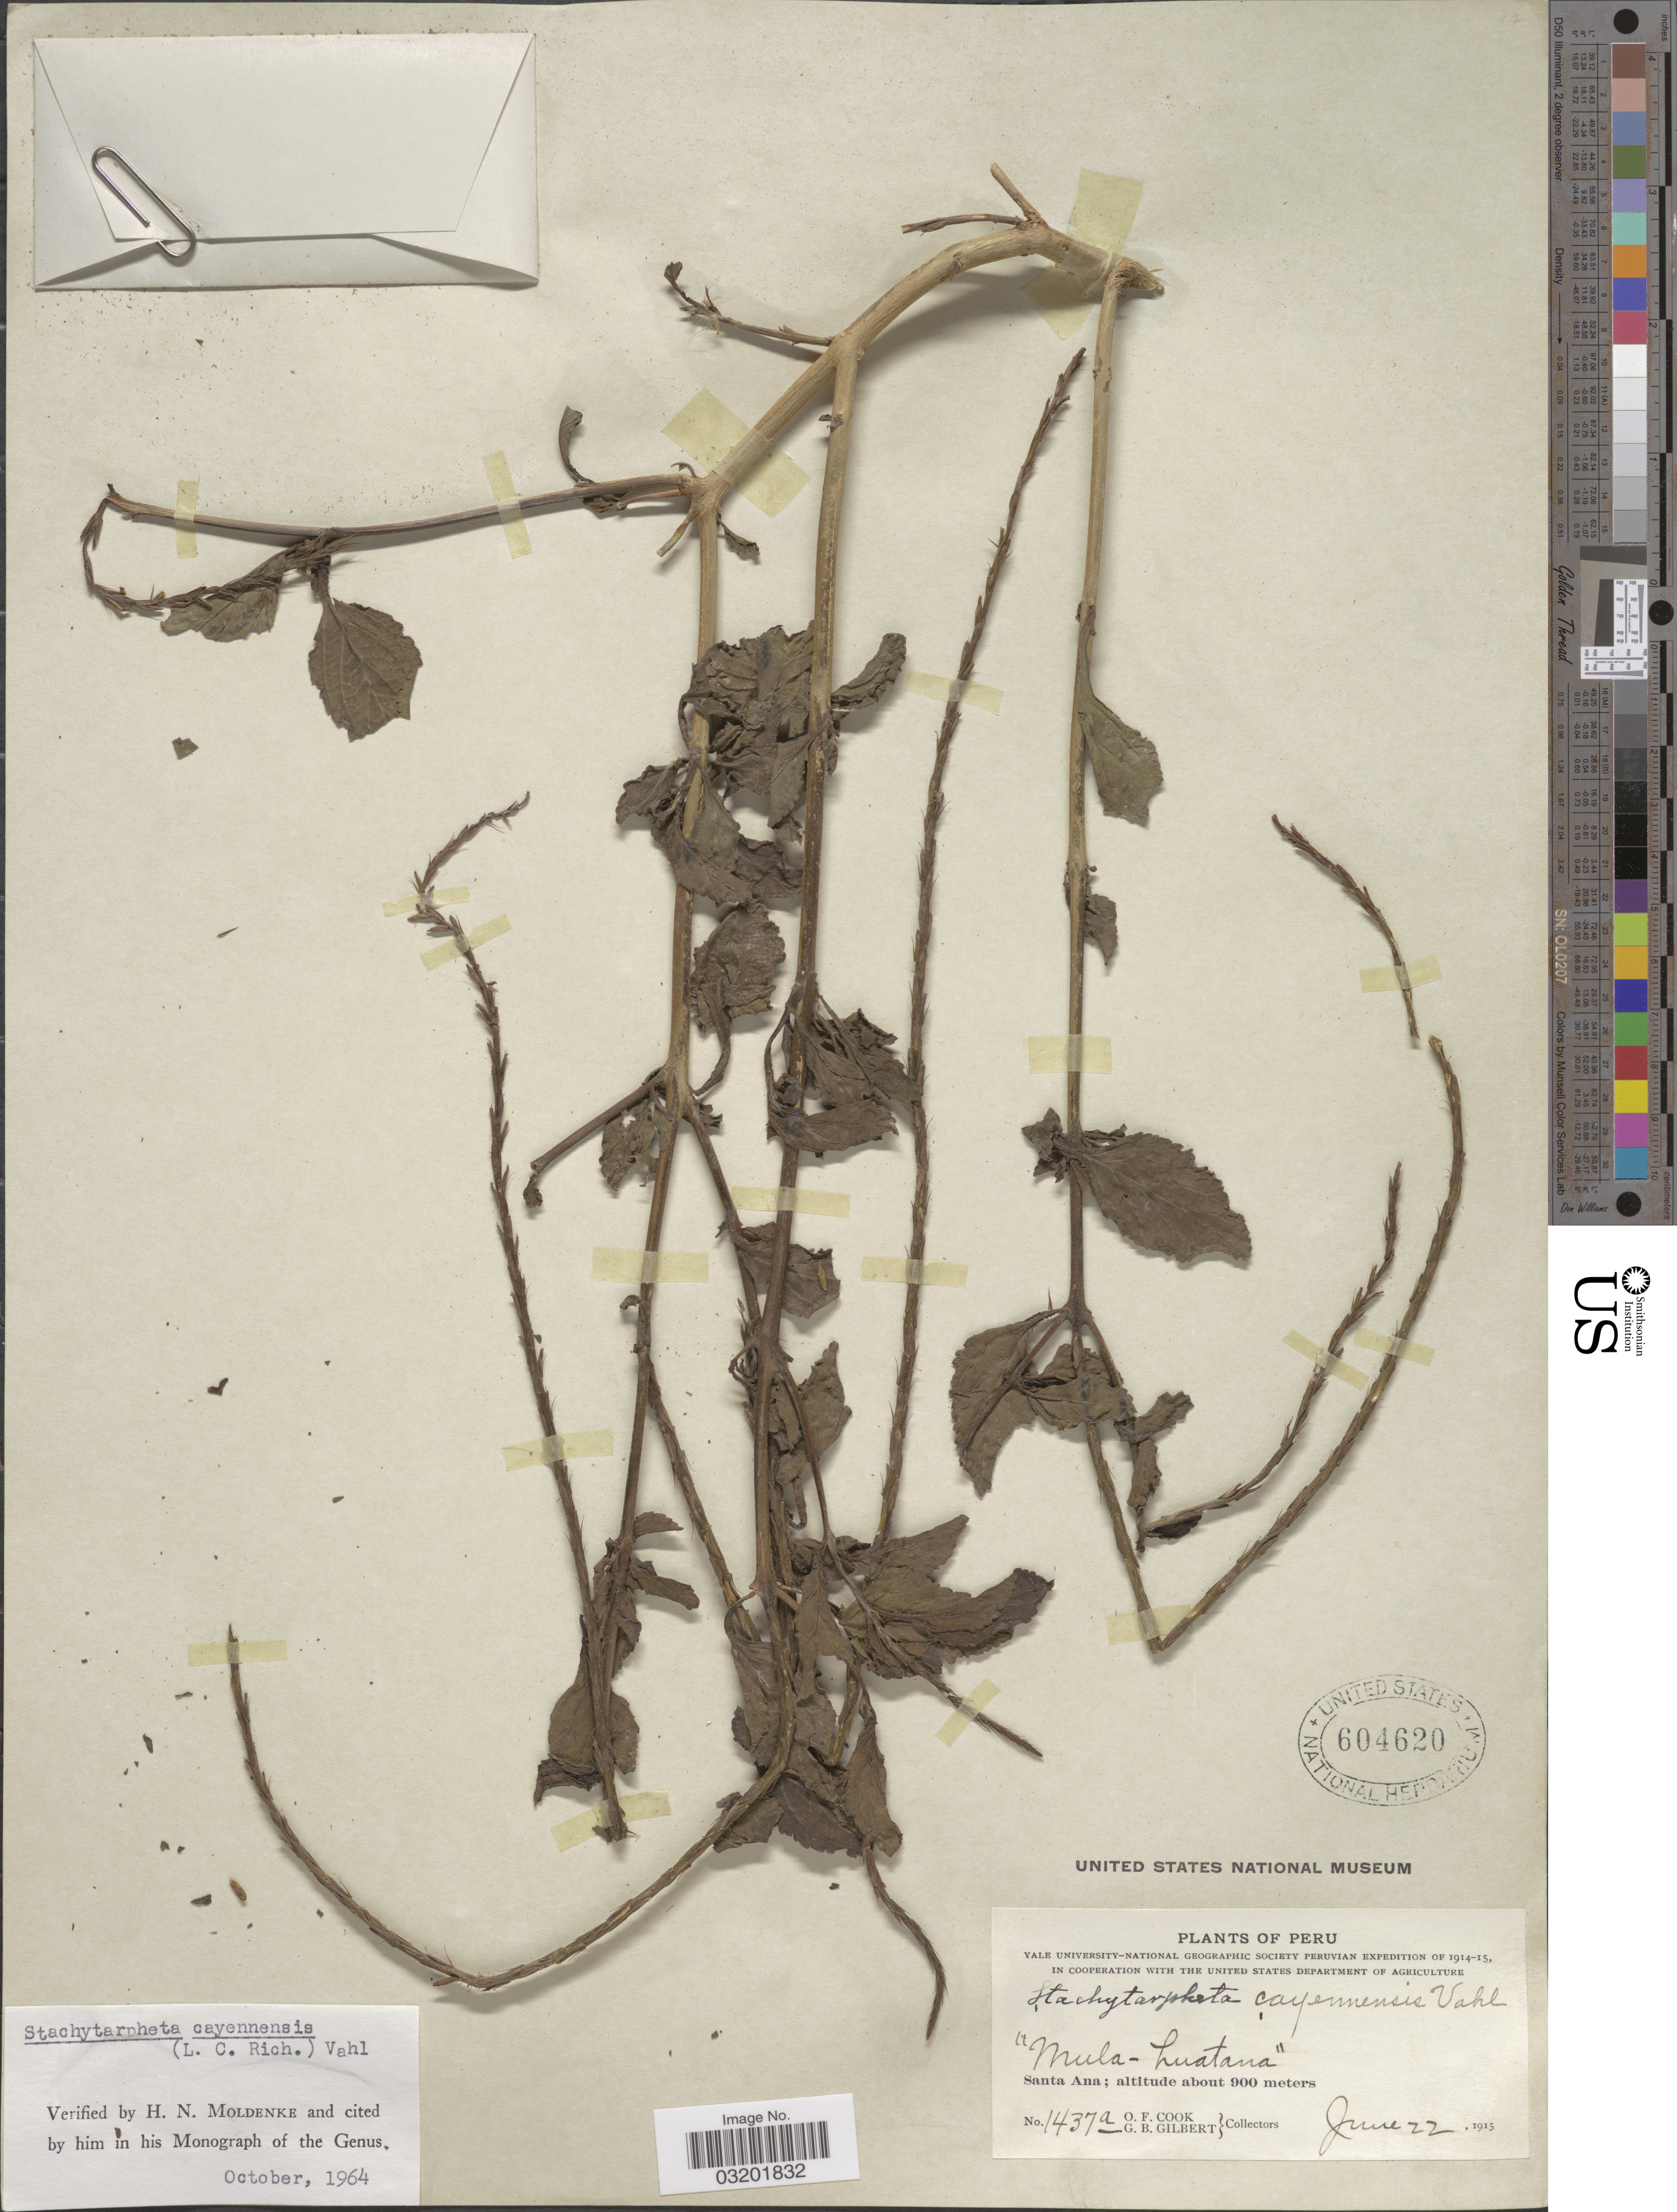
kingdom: Plantae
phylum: Tracheophyta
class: Magnoliopsida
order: Lamiales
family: Verbenaceae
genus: Stachytarpheta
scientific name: Stachytarpheta cayennensis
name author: (Rich.) Vahl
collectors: O. F. Cook & G. B. Gilbert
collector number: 1437a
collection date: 1915-06-22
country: Peru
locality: Santa Ana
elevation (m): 900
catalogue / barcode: US 604620